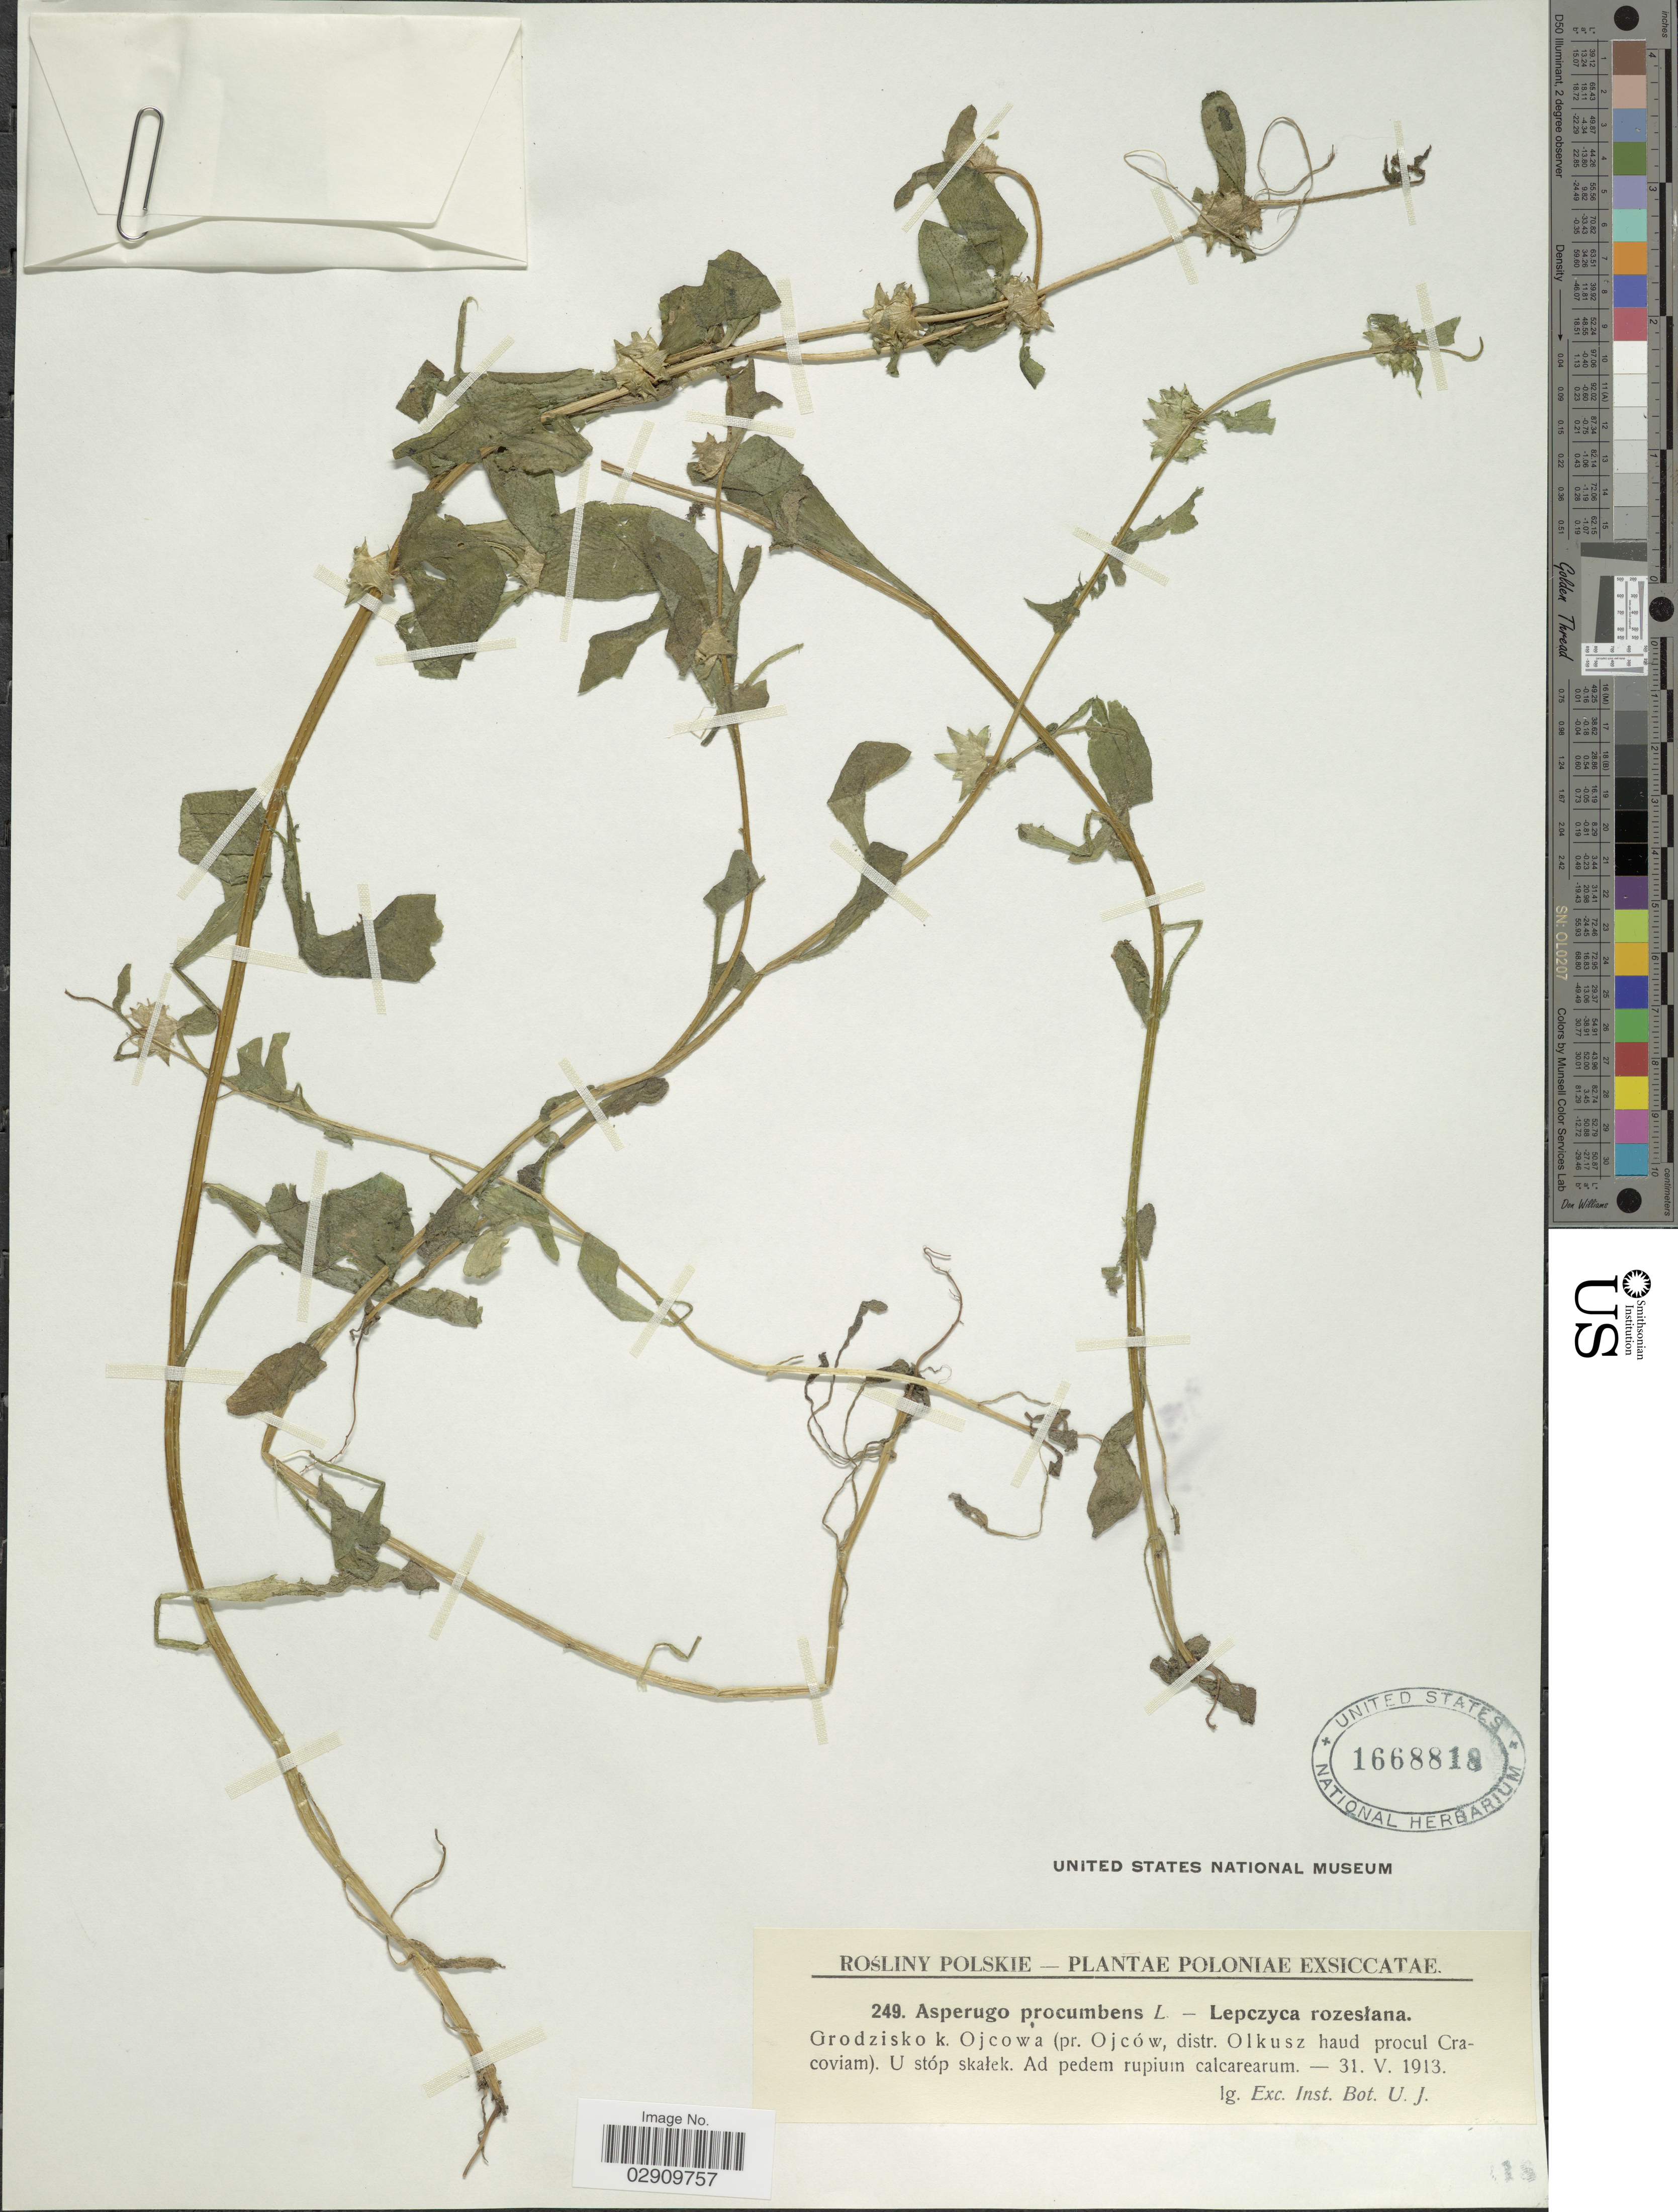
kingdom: Plantae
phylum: Tracheophyta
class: Magnoliopsida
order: Boraginales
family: Boraginaceae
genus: Asperugo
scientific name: Asperugo procumbens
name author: L.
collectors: R. Polskie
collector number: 249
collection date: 1913-05-31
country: Poland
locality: Grodzisko k. Ojcowa (pr. Ojców, distr. Olkusz haud procul Cracoviam).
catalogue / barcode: US 1668818